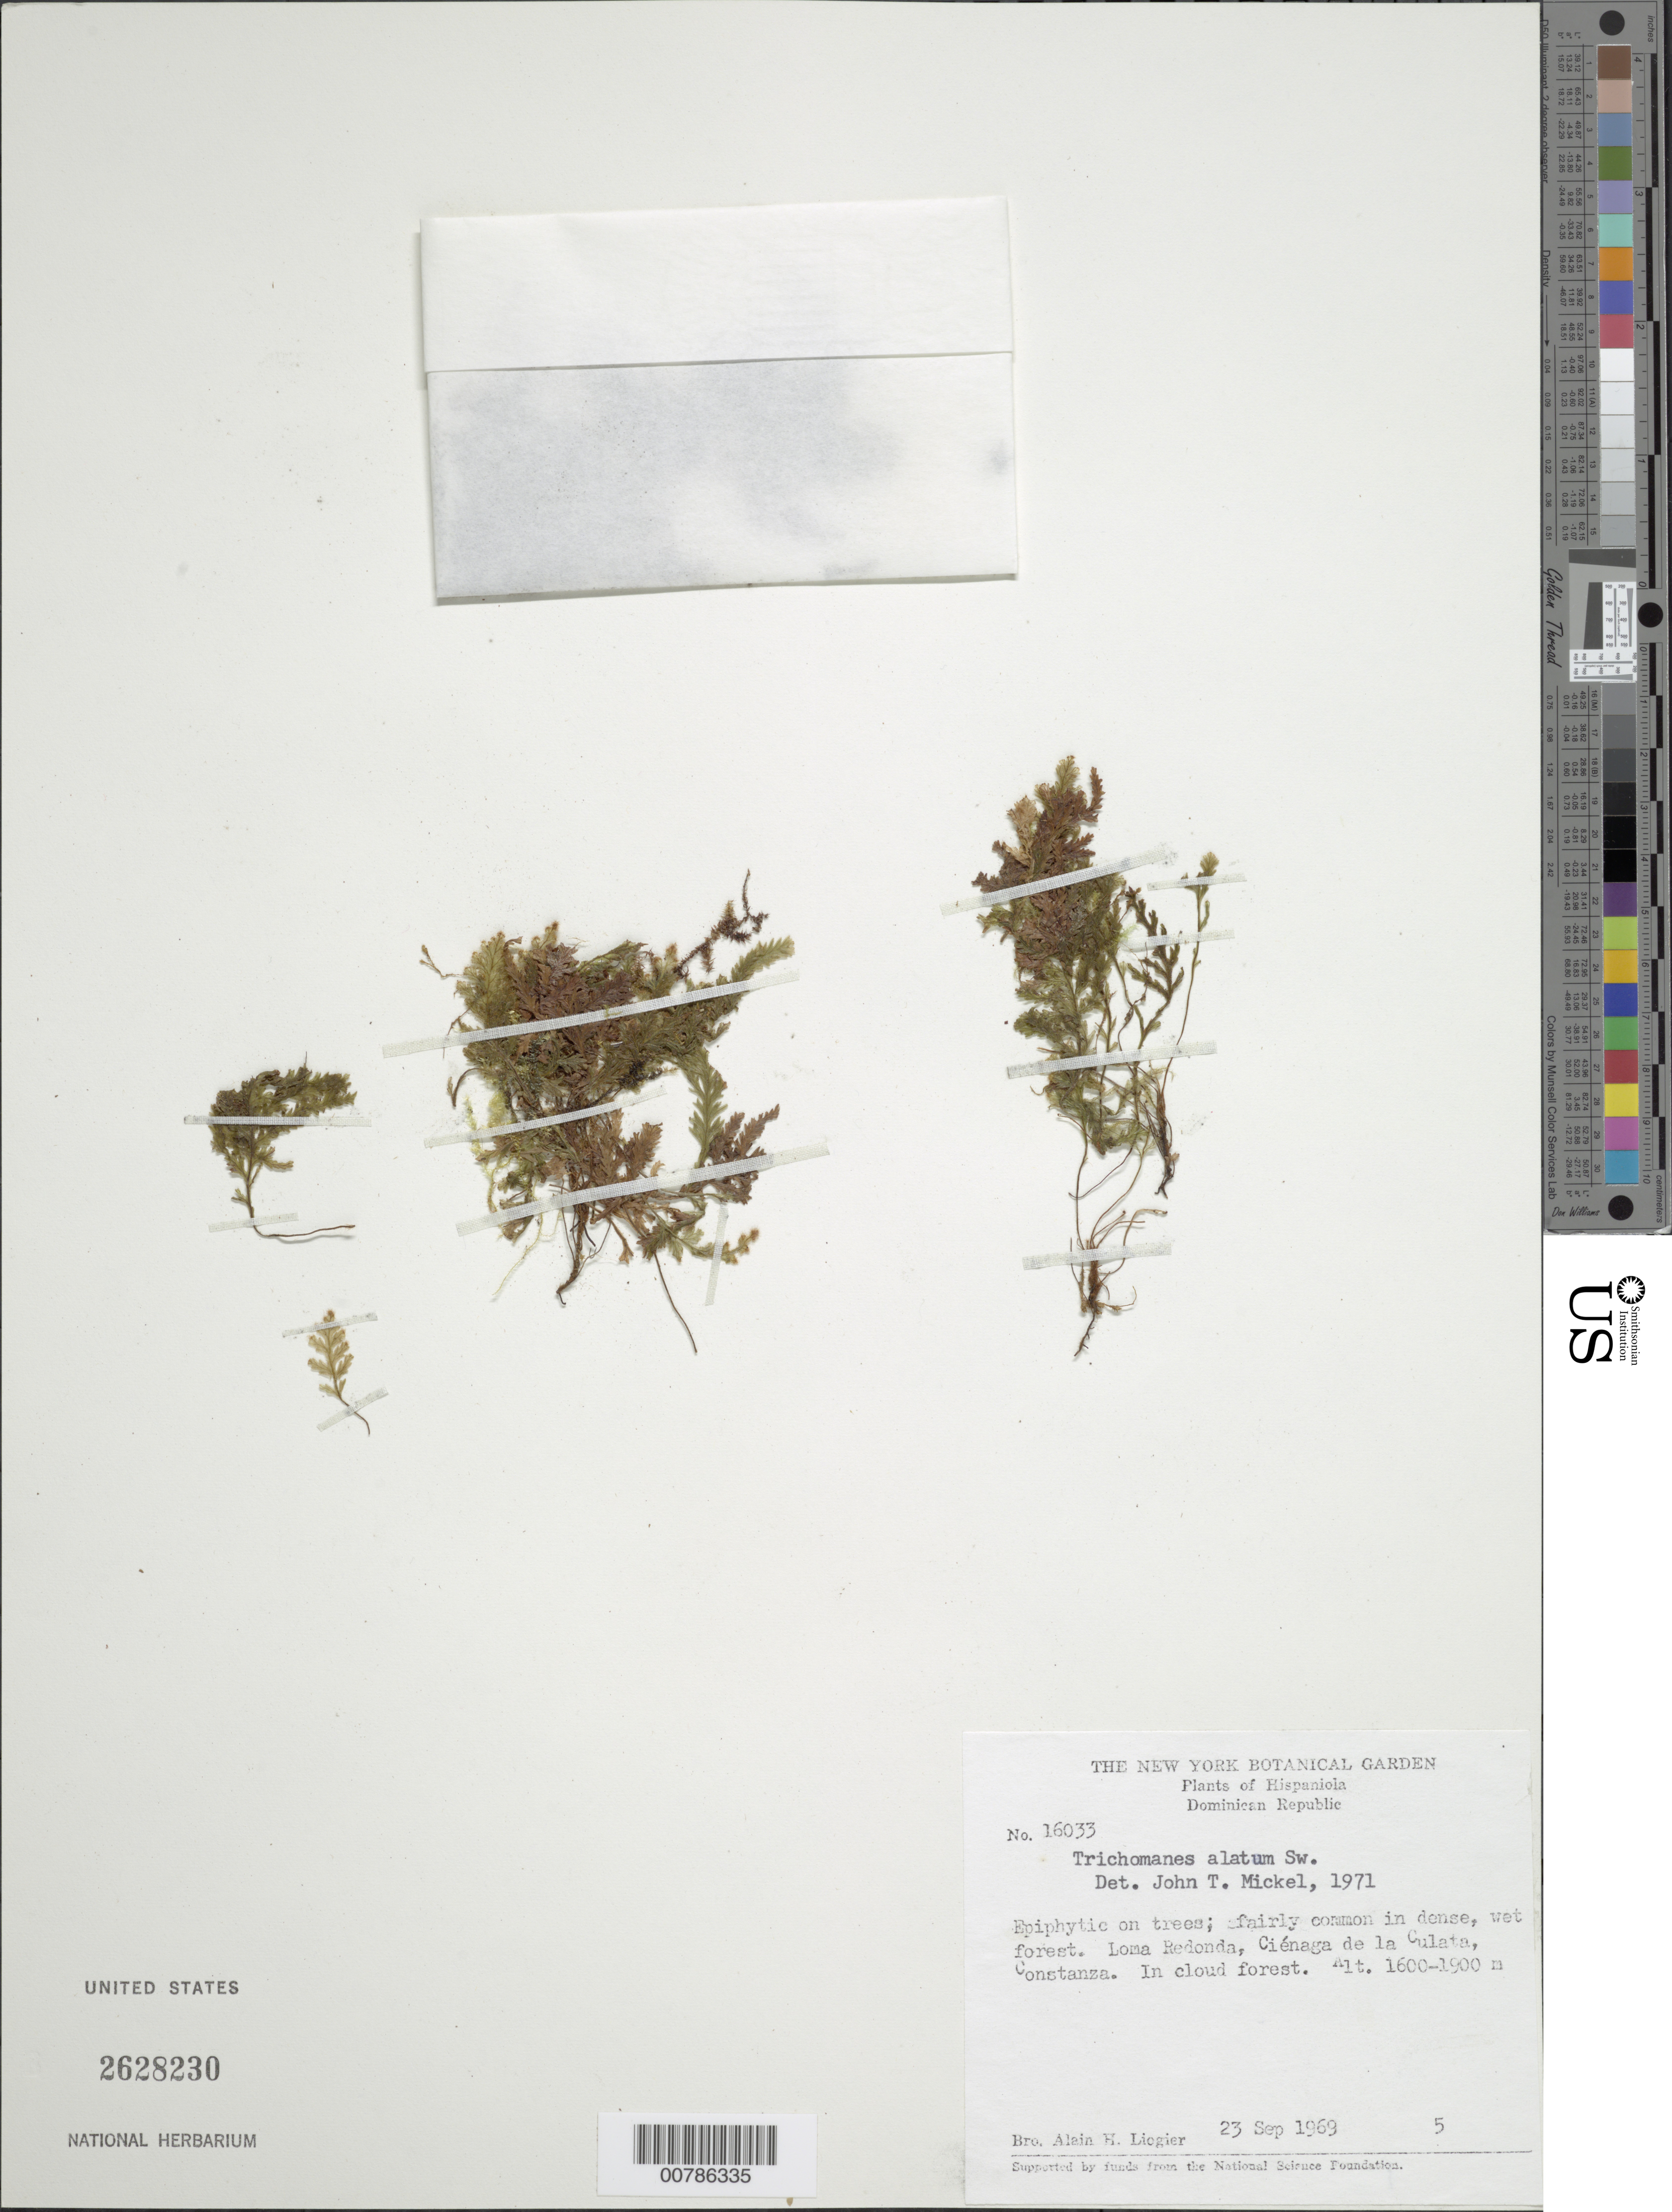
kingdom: Plantae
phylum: Tracheophyta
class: Polypodiopsida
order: Hymenophyllales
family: Hymenophyllaceae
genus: Trichomanes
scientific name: Trichomanes alatum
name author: Sw.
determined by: Mickel, J. T., (NY), New York Botanical Garden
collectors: A. H. Liogier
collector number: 16033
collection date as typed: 23 Sep 1969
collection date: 1969-09-23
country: Dominican Republic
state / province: La Vega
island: Hispaniola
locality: Loma Redonda, Ciénaga de la Culata, Constanza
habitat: On trees, in cloud forest, dense, wet forest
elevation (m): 1600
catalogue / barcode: US 2628230